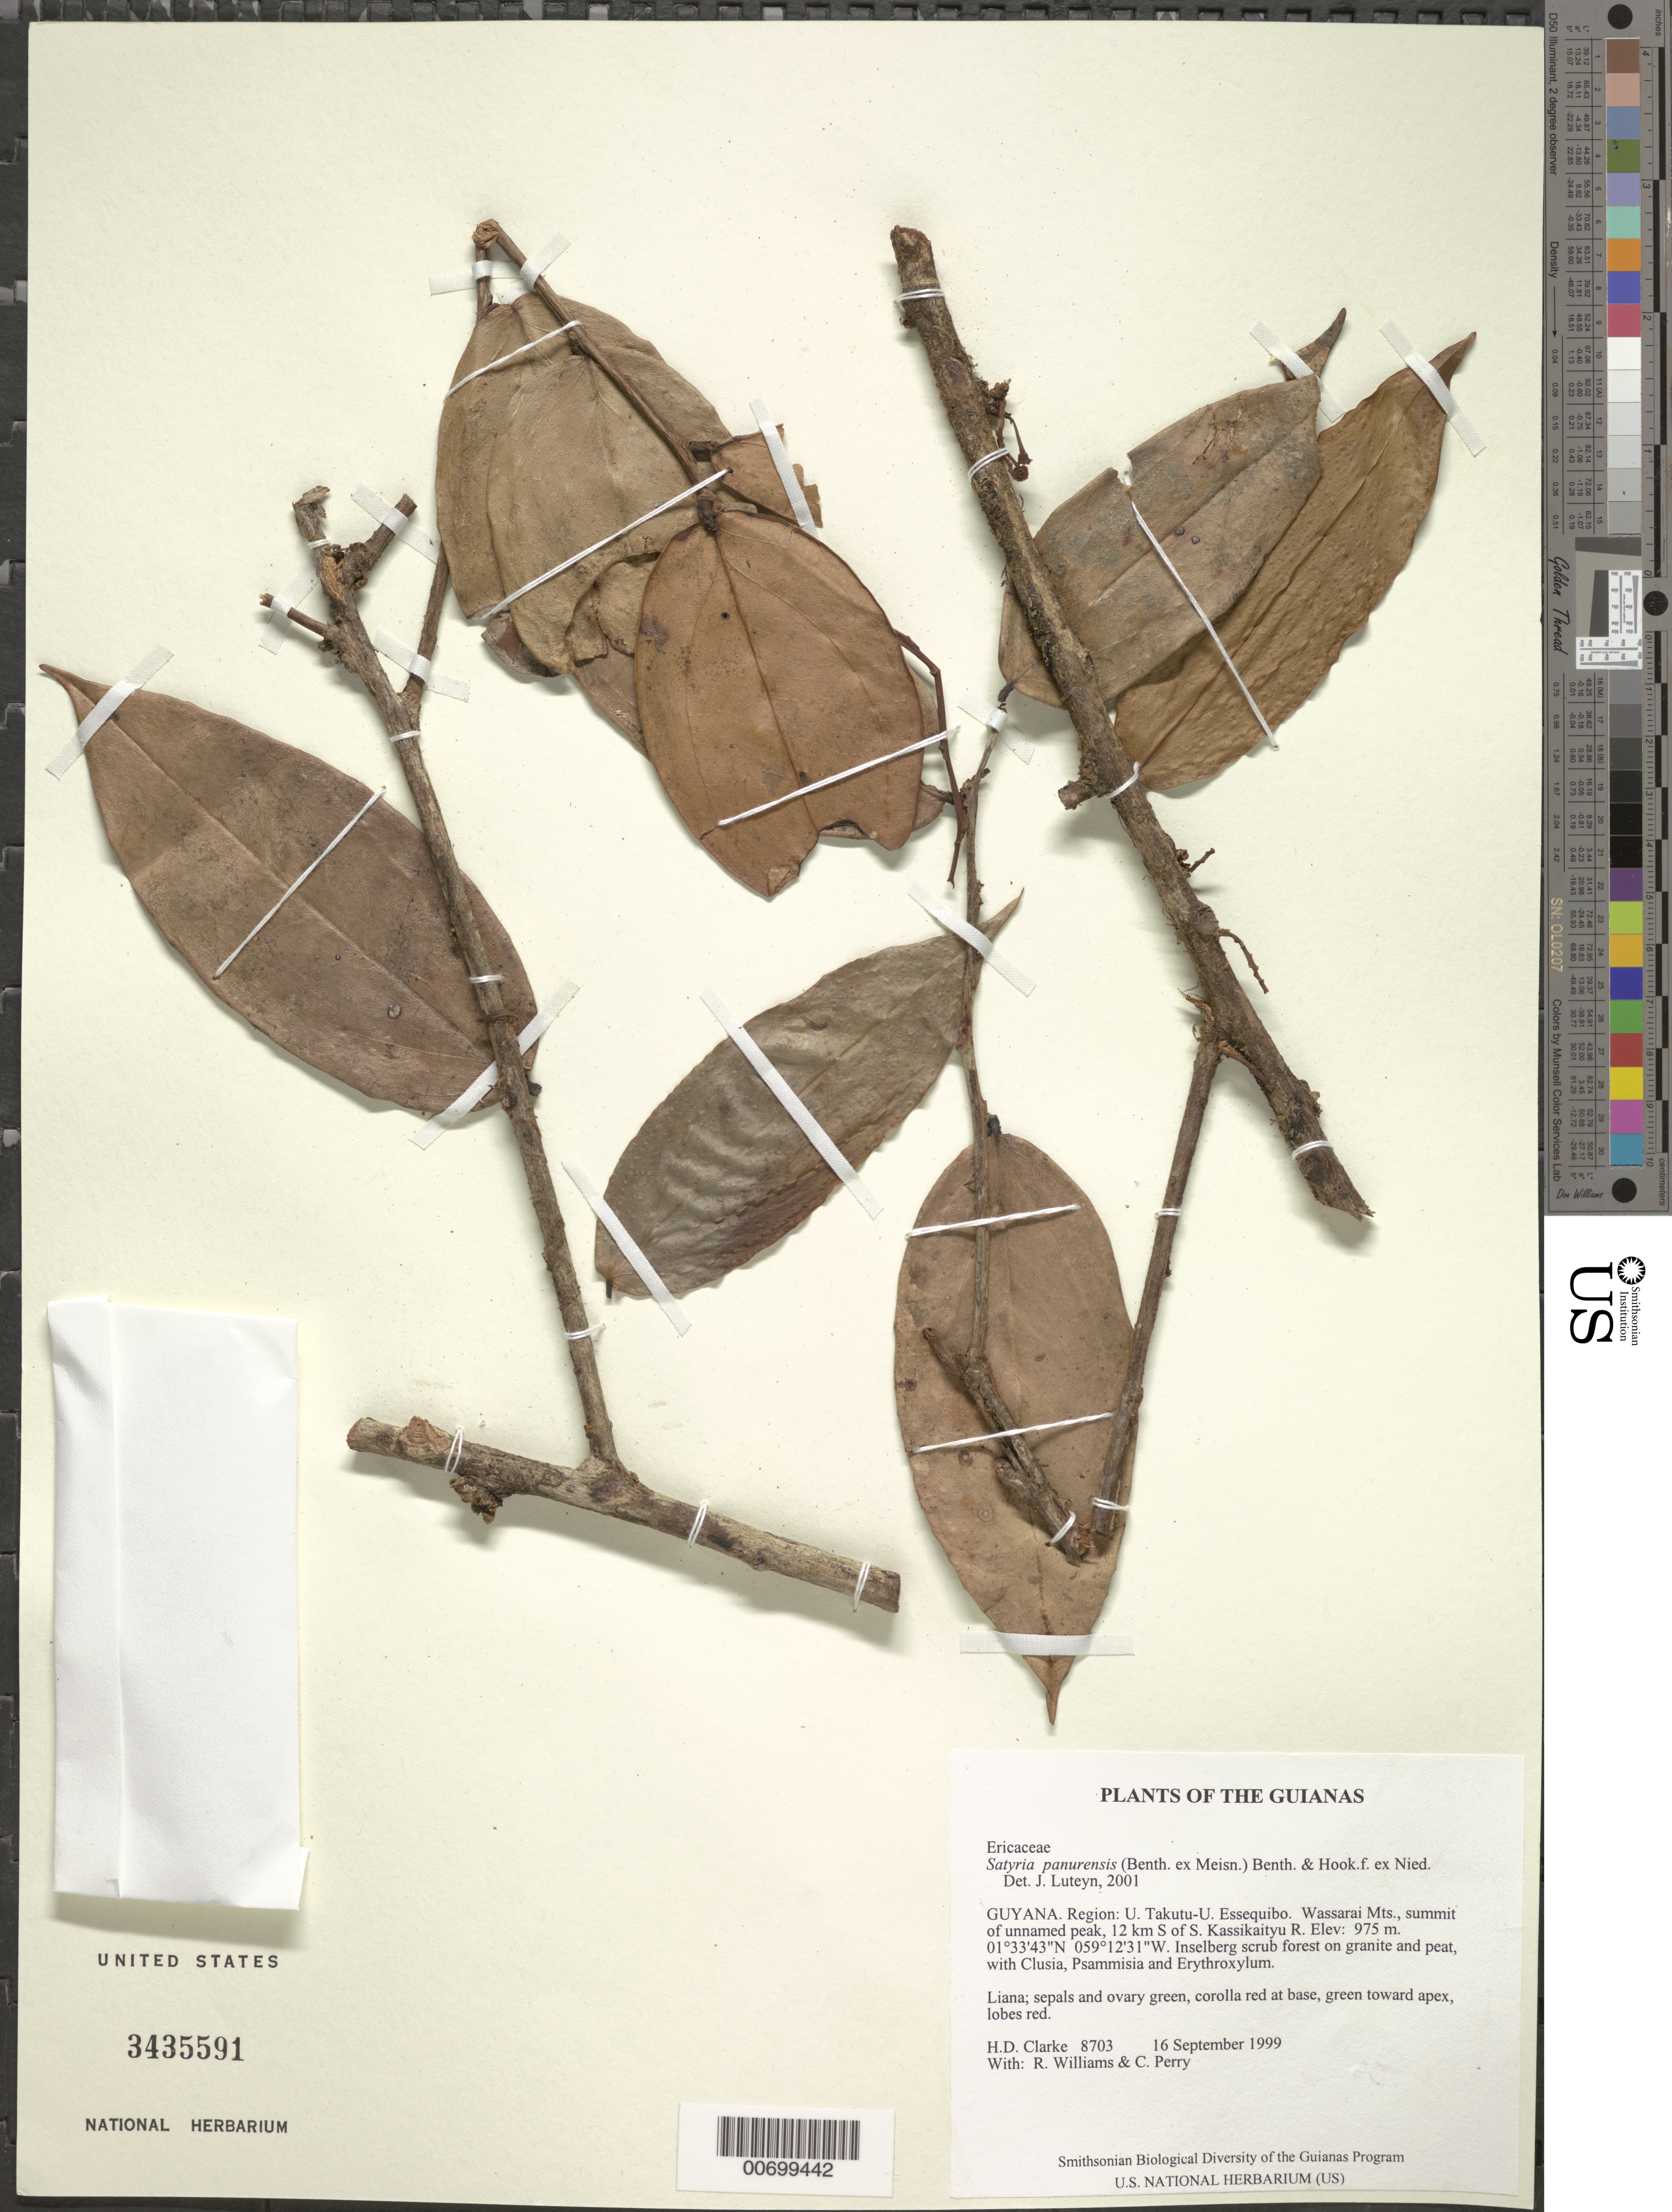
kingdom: Plantae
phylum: Tracheophyta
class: Magnoliopsida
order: Ericales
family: Ericaceae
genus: Satyria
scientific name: Satyria panurensis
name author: (Benth. ex Meisn.) Benth. & Hook. f. ex Nied.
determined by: Luteyn, J. L.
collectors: H. D. Clarke, R. Williams & C. Perry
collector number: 8703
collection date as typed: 16 September 1999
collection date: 1999-09-16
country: Guyana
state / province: U. Takutu-U. Essequibo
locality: Wassarai Mts., summit of unnamed peak, 12 km S of S. Kassikaityu R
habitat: Inselberg scrub forest on granite and peat, with Clusia, Psammisia and Erythroxylum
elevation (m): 975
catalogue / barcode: US 3435591